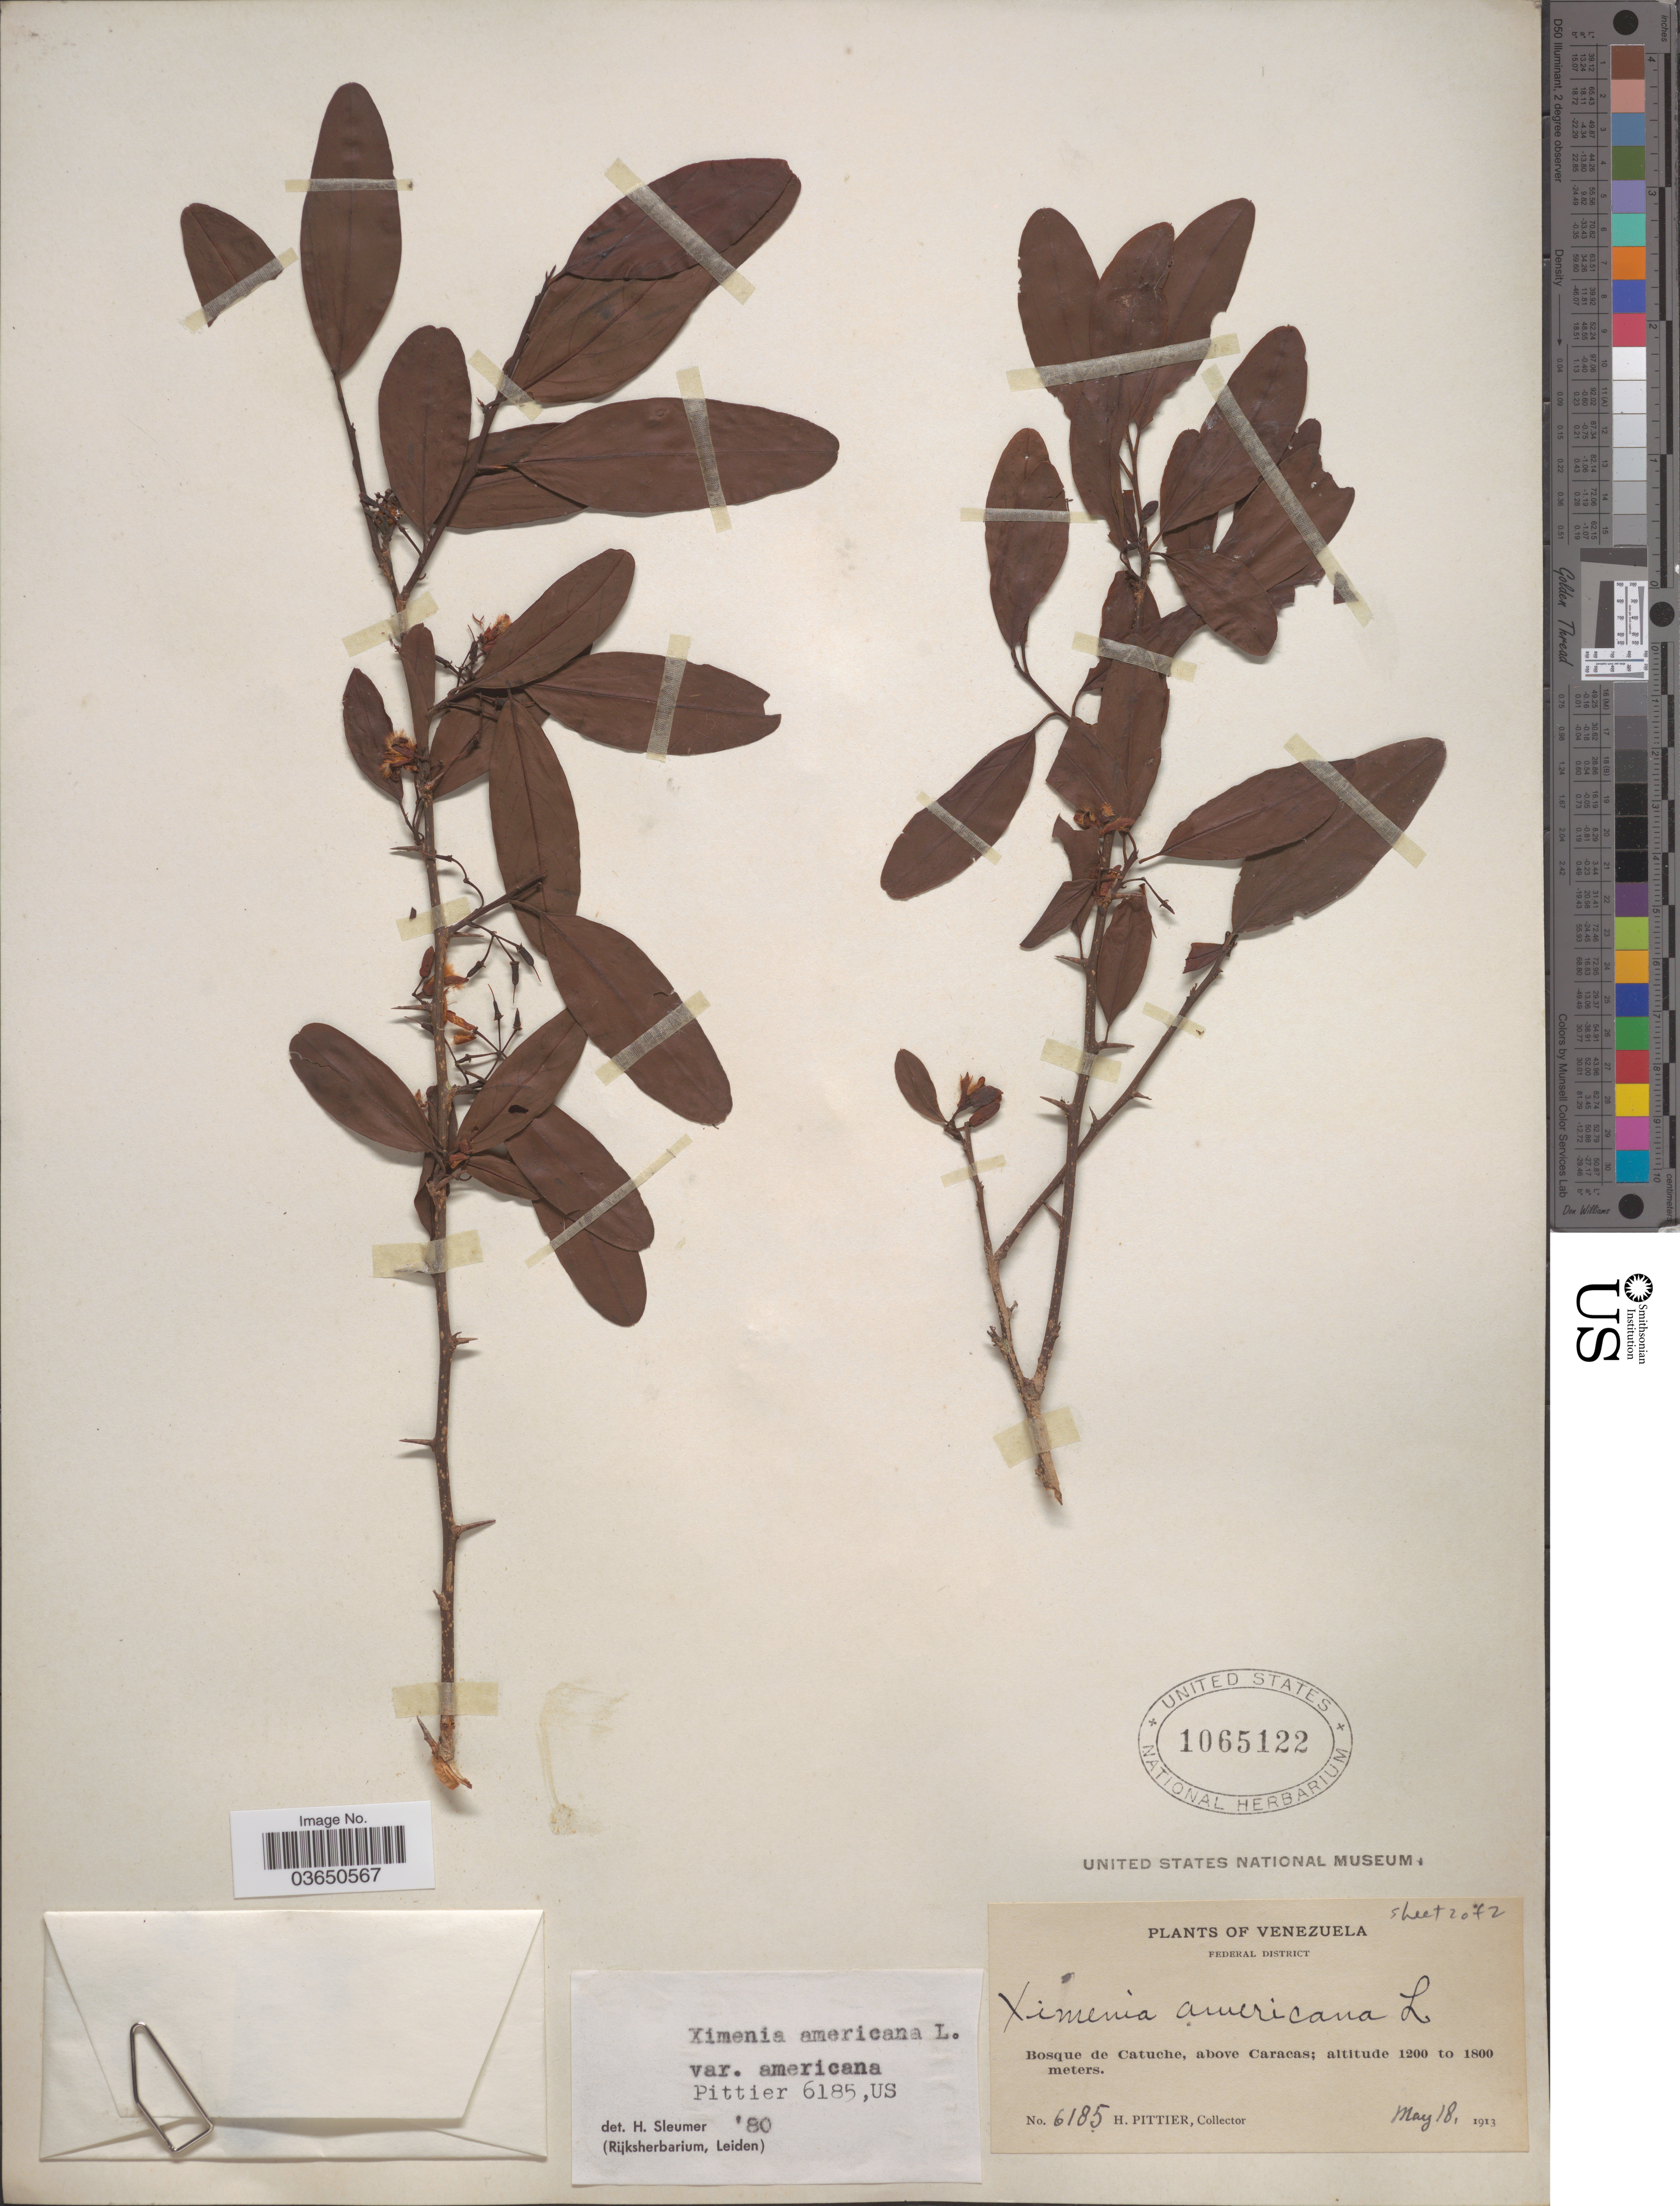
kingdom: Plantae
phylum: Tracheophyta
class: Magnoliopsida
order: Santalales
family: Ximeniaceae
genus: Ximenia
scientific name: Ximenia americana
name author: L.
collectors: H. F. Pittier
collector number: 6185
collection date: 1913-05-18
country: Venezuela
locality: Federal District. Bosque de Catuche, above Caracas.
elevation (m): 1200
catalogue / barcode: US 1065122